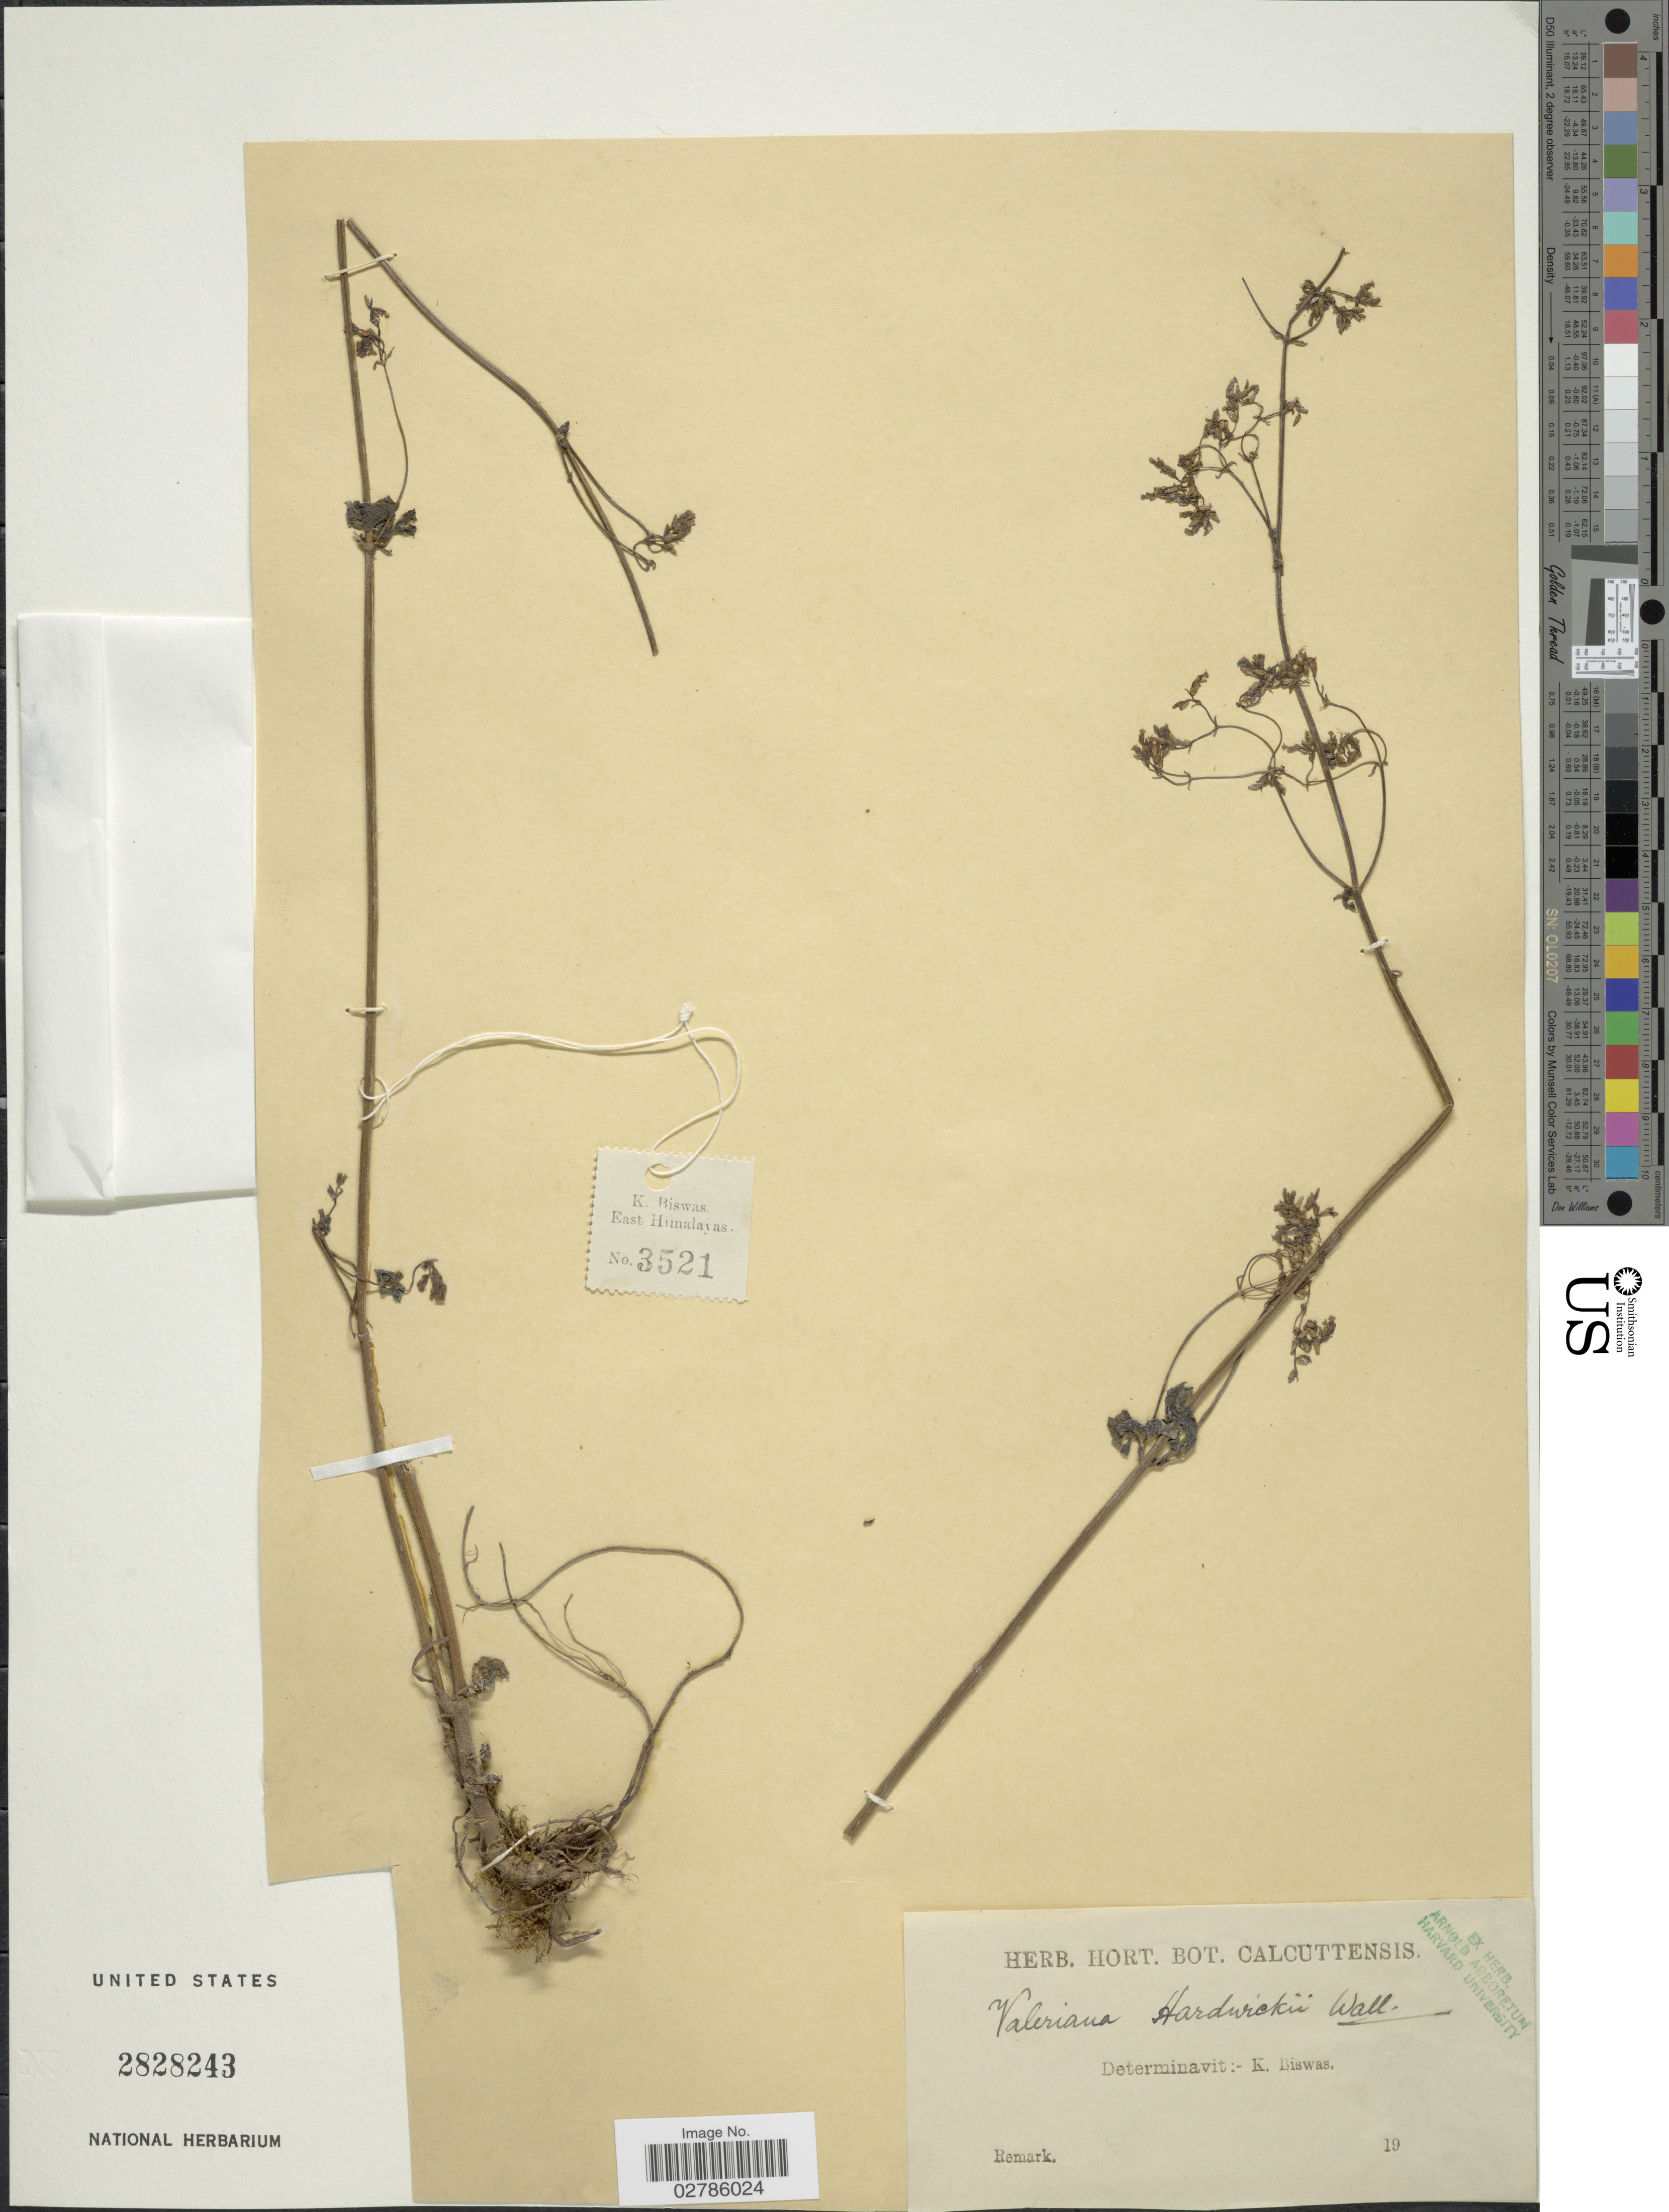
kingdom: Plantae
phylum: Tracheophyta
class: Magnoliopsida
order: Dipsacales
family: Caprifoliaceae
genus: Valeriana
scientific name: Valeriana hardwickii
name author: Wall.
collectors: ex Herb. Hort. Bot. Calcuttensis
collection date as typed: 19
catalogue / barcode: US 2828243